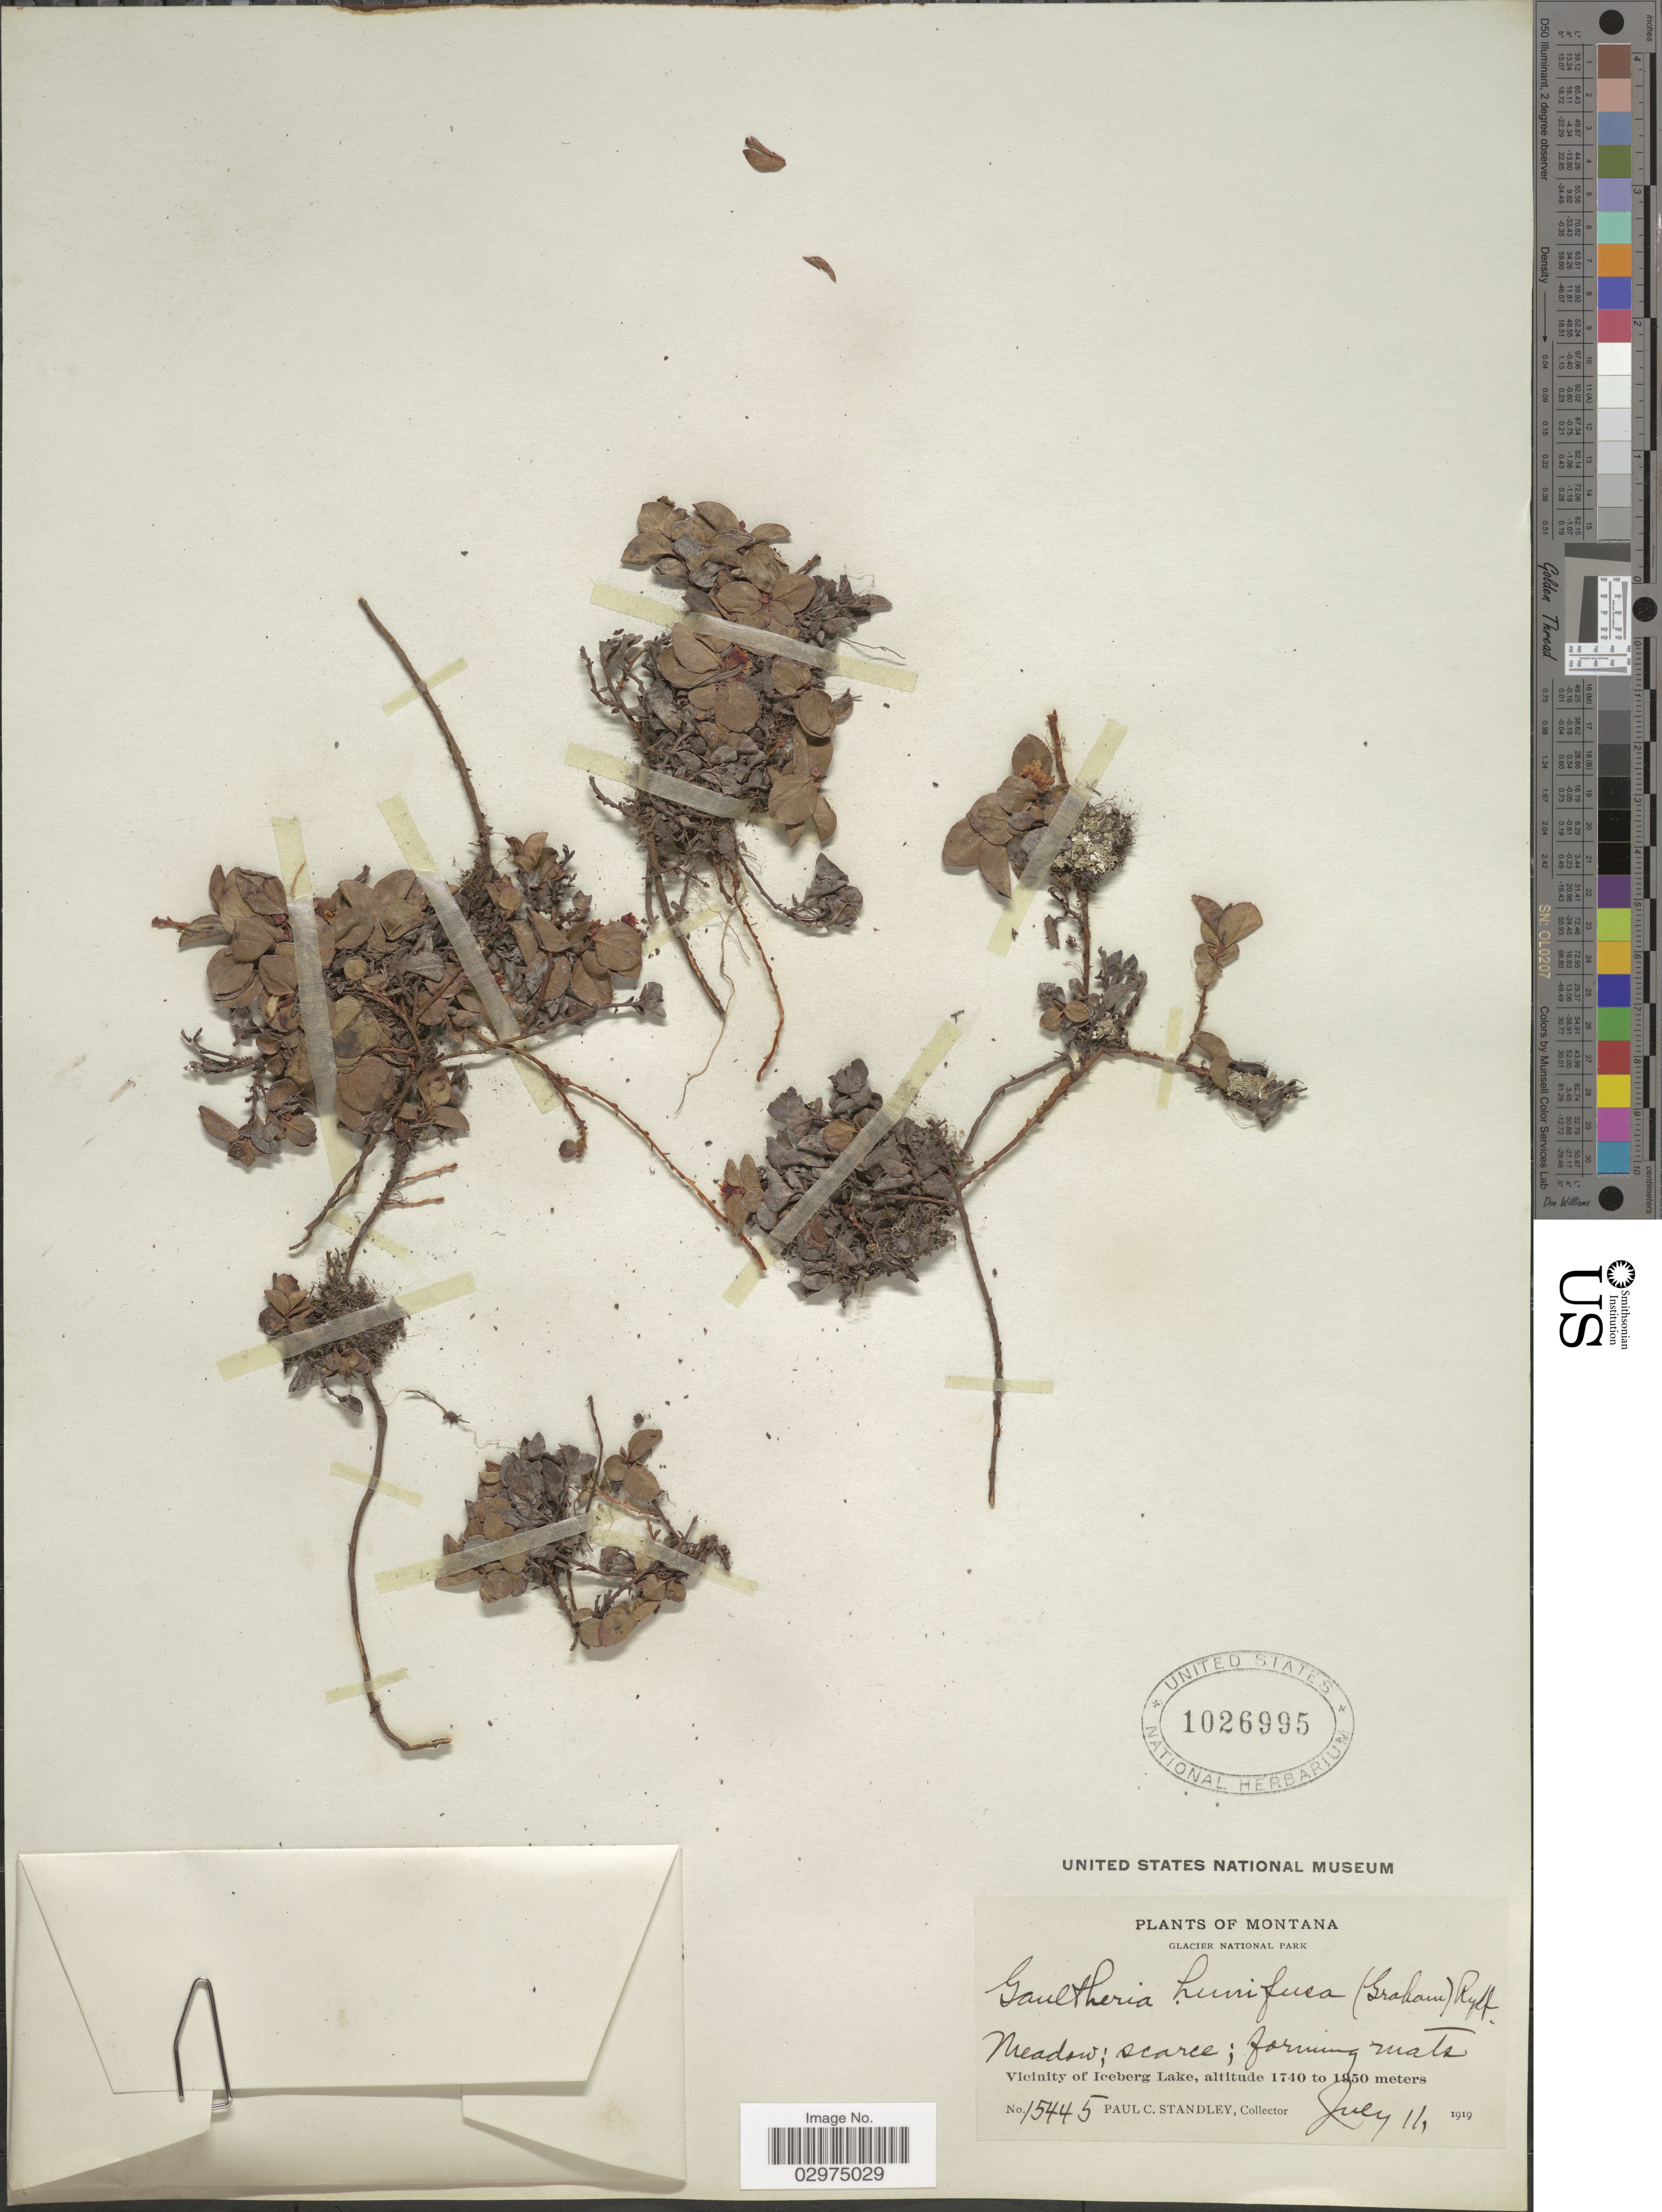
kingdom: Plantae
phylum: Tracheophyta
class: Magnoliopsida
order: Ericales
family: Ericaceae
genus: Gaultheria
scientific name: Gaultheria humifusa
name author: (Graham) Rydb.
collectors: P. C. Standley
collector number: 15445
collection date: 1919-07-11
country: United States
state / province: Montana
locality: Glacier National Park. Vicinity of Iceberg Lake.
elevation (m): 1740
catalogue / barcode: US 1026995